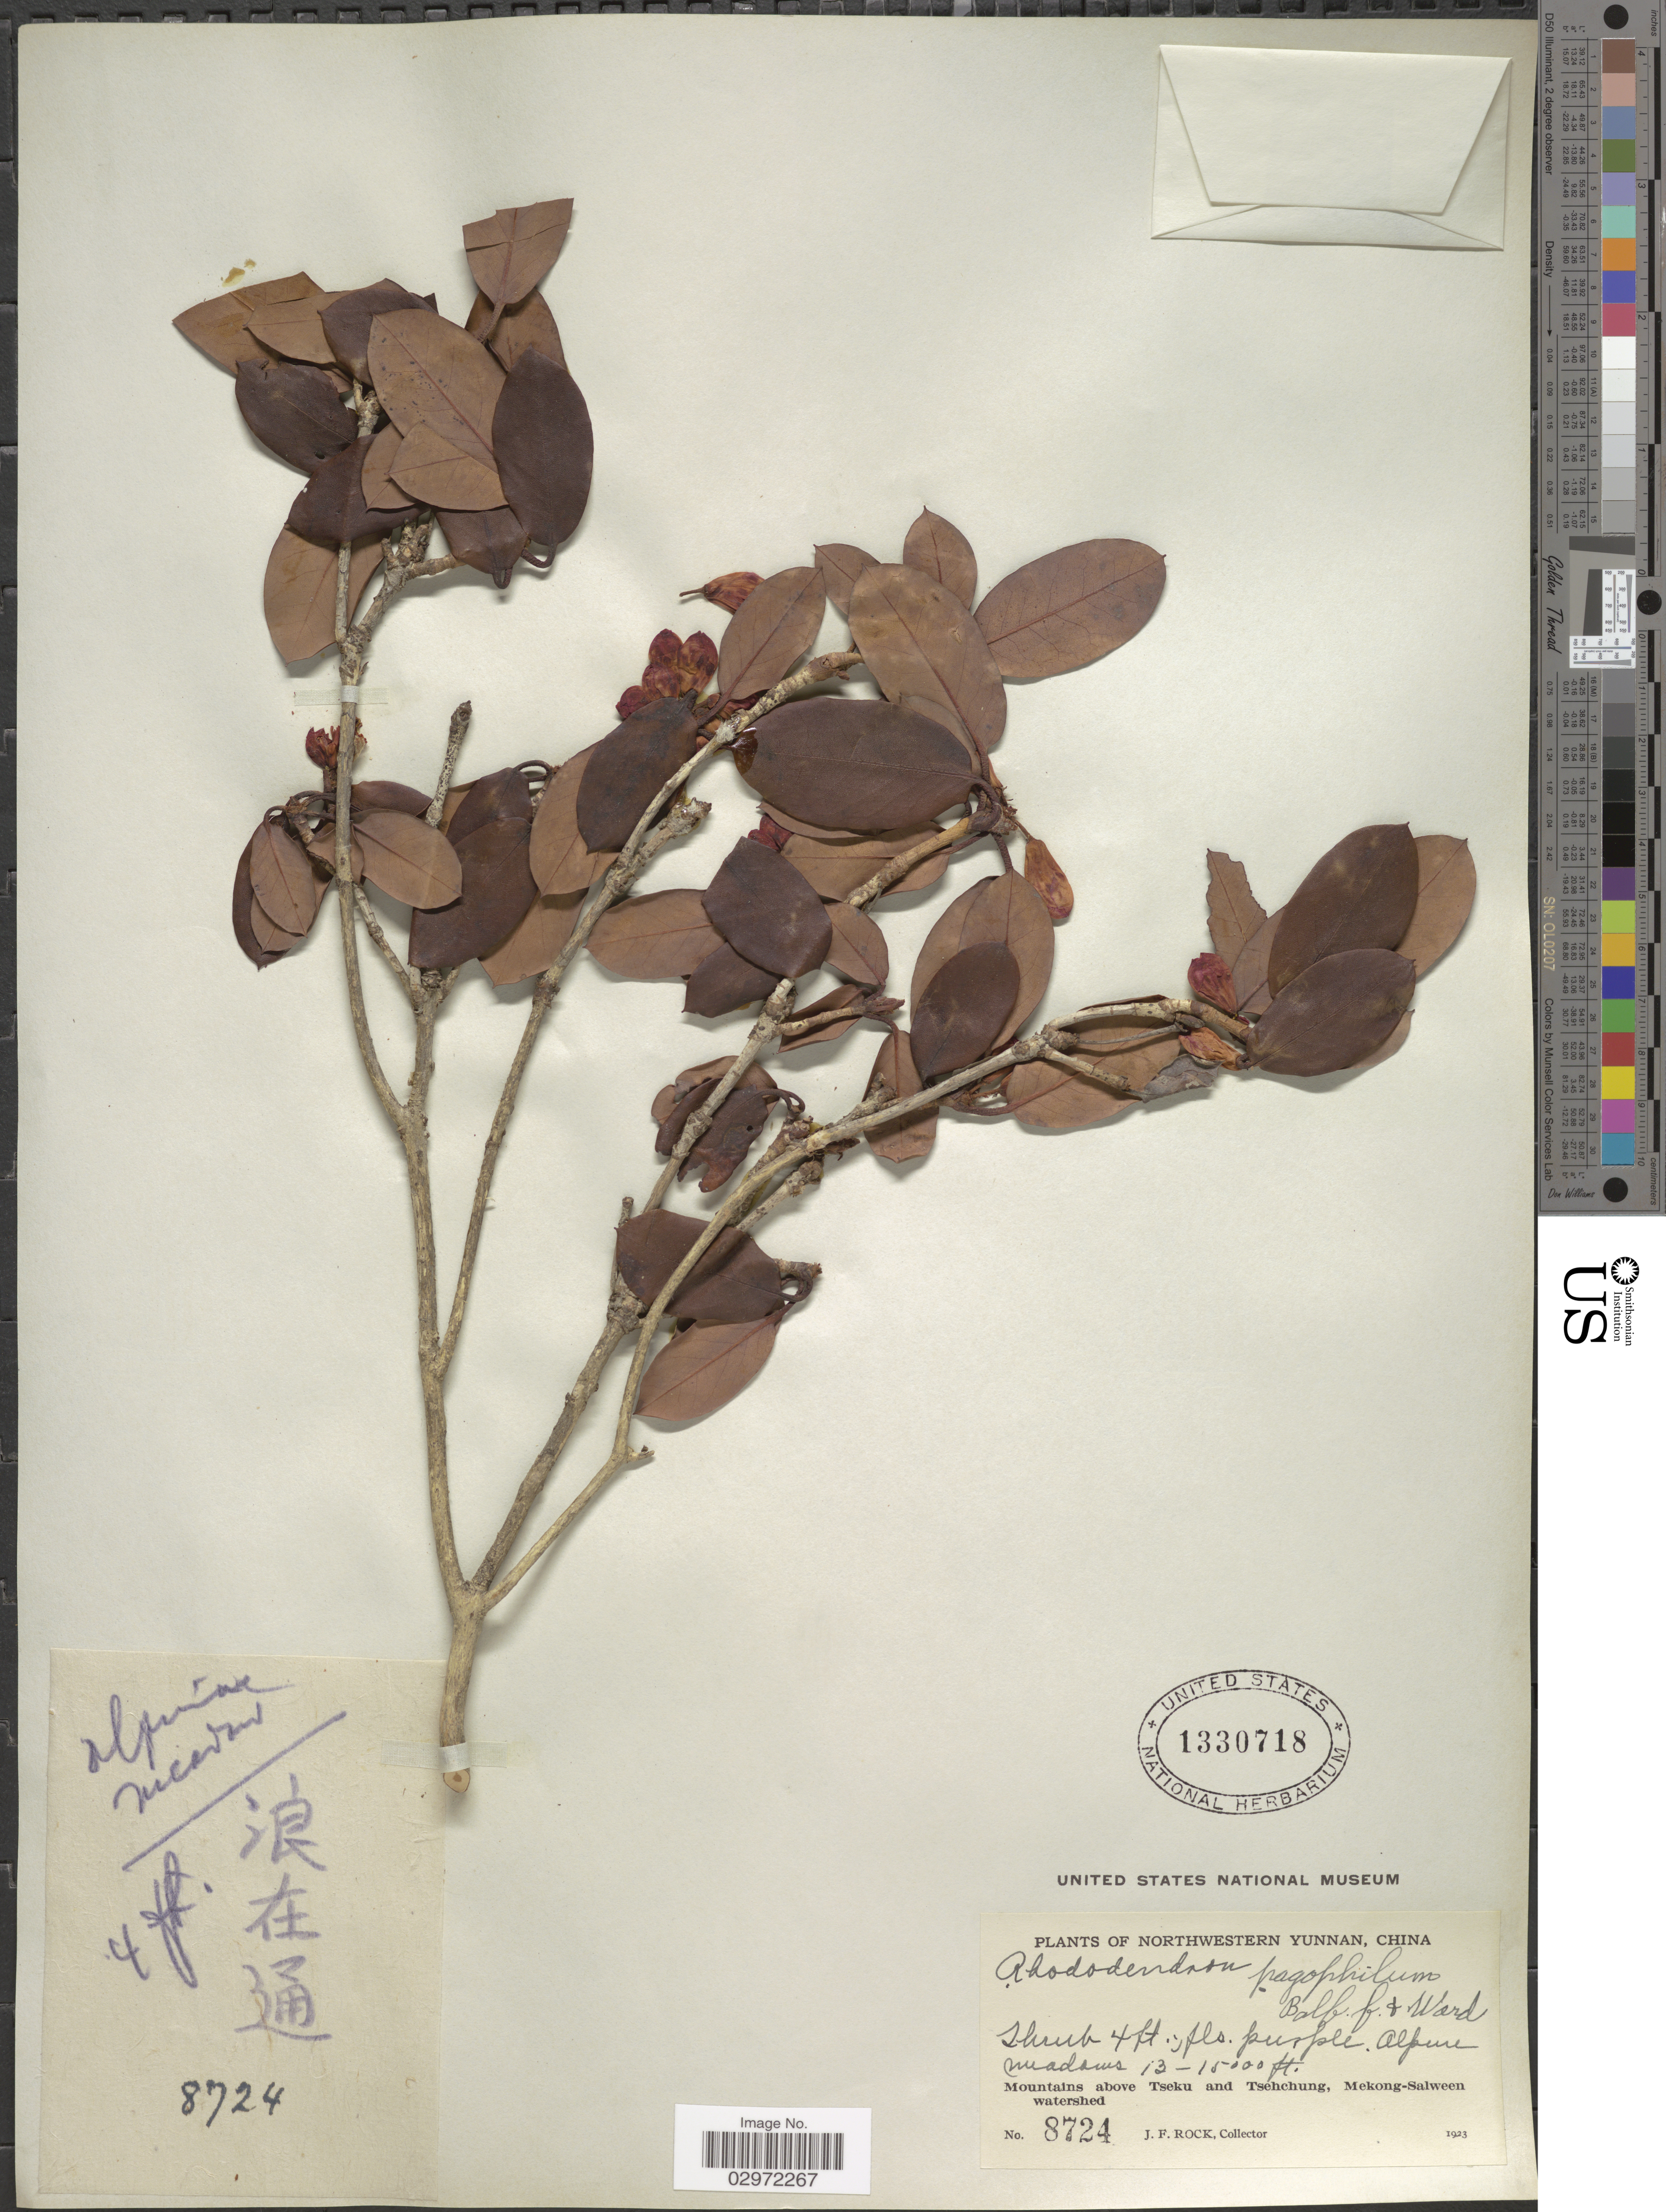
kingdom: Plantae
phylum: Tracheophyta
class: Magnoliopsida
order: Ericales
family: Ericaceae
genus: Rhododendron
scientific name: Rhododendron pagophilum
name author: Balf. f. & Kingdon-Ward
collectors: J. Rock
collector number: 8724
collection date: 1923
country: China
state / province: Yunnan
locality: Northwestern Yunnan, Mountains above Tseku and Tsehchung, Mekong-Salween watershed.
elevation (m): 3962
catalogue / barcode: US 1330718